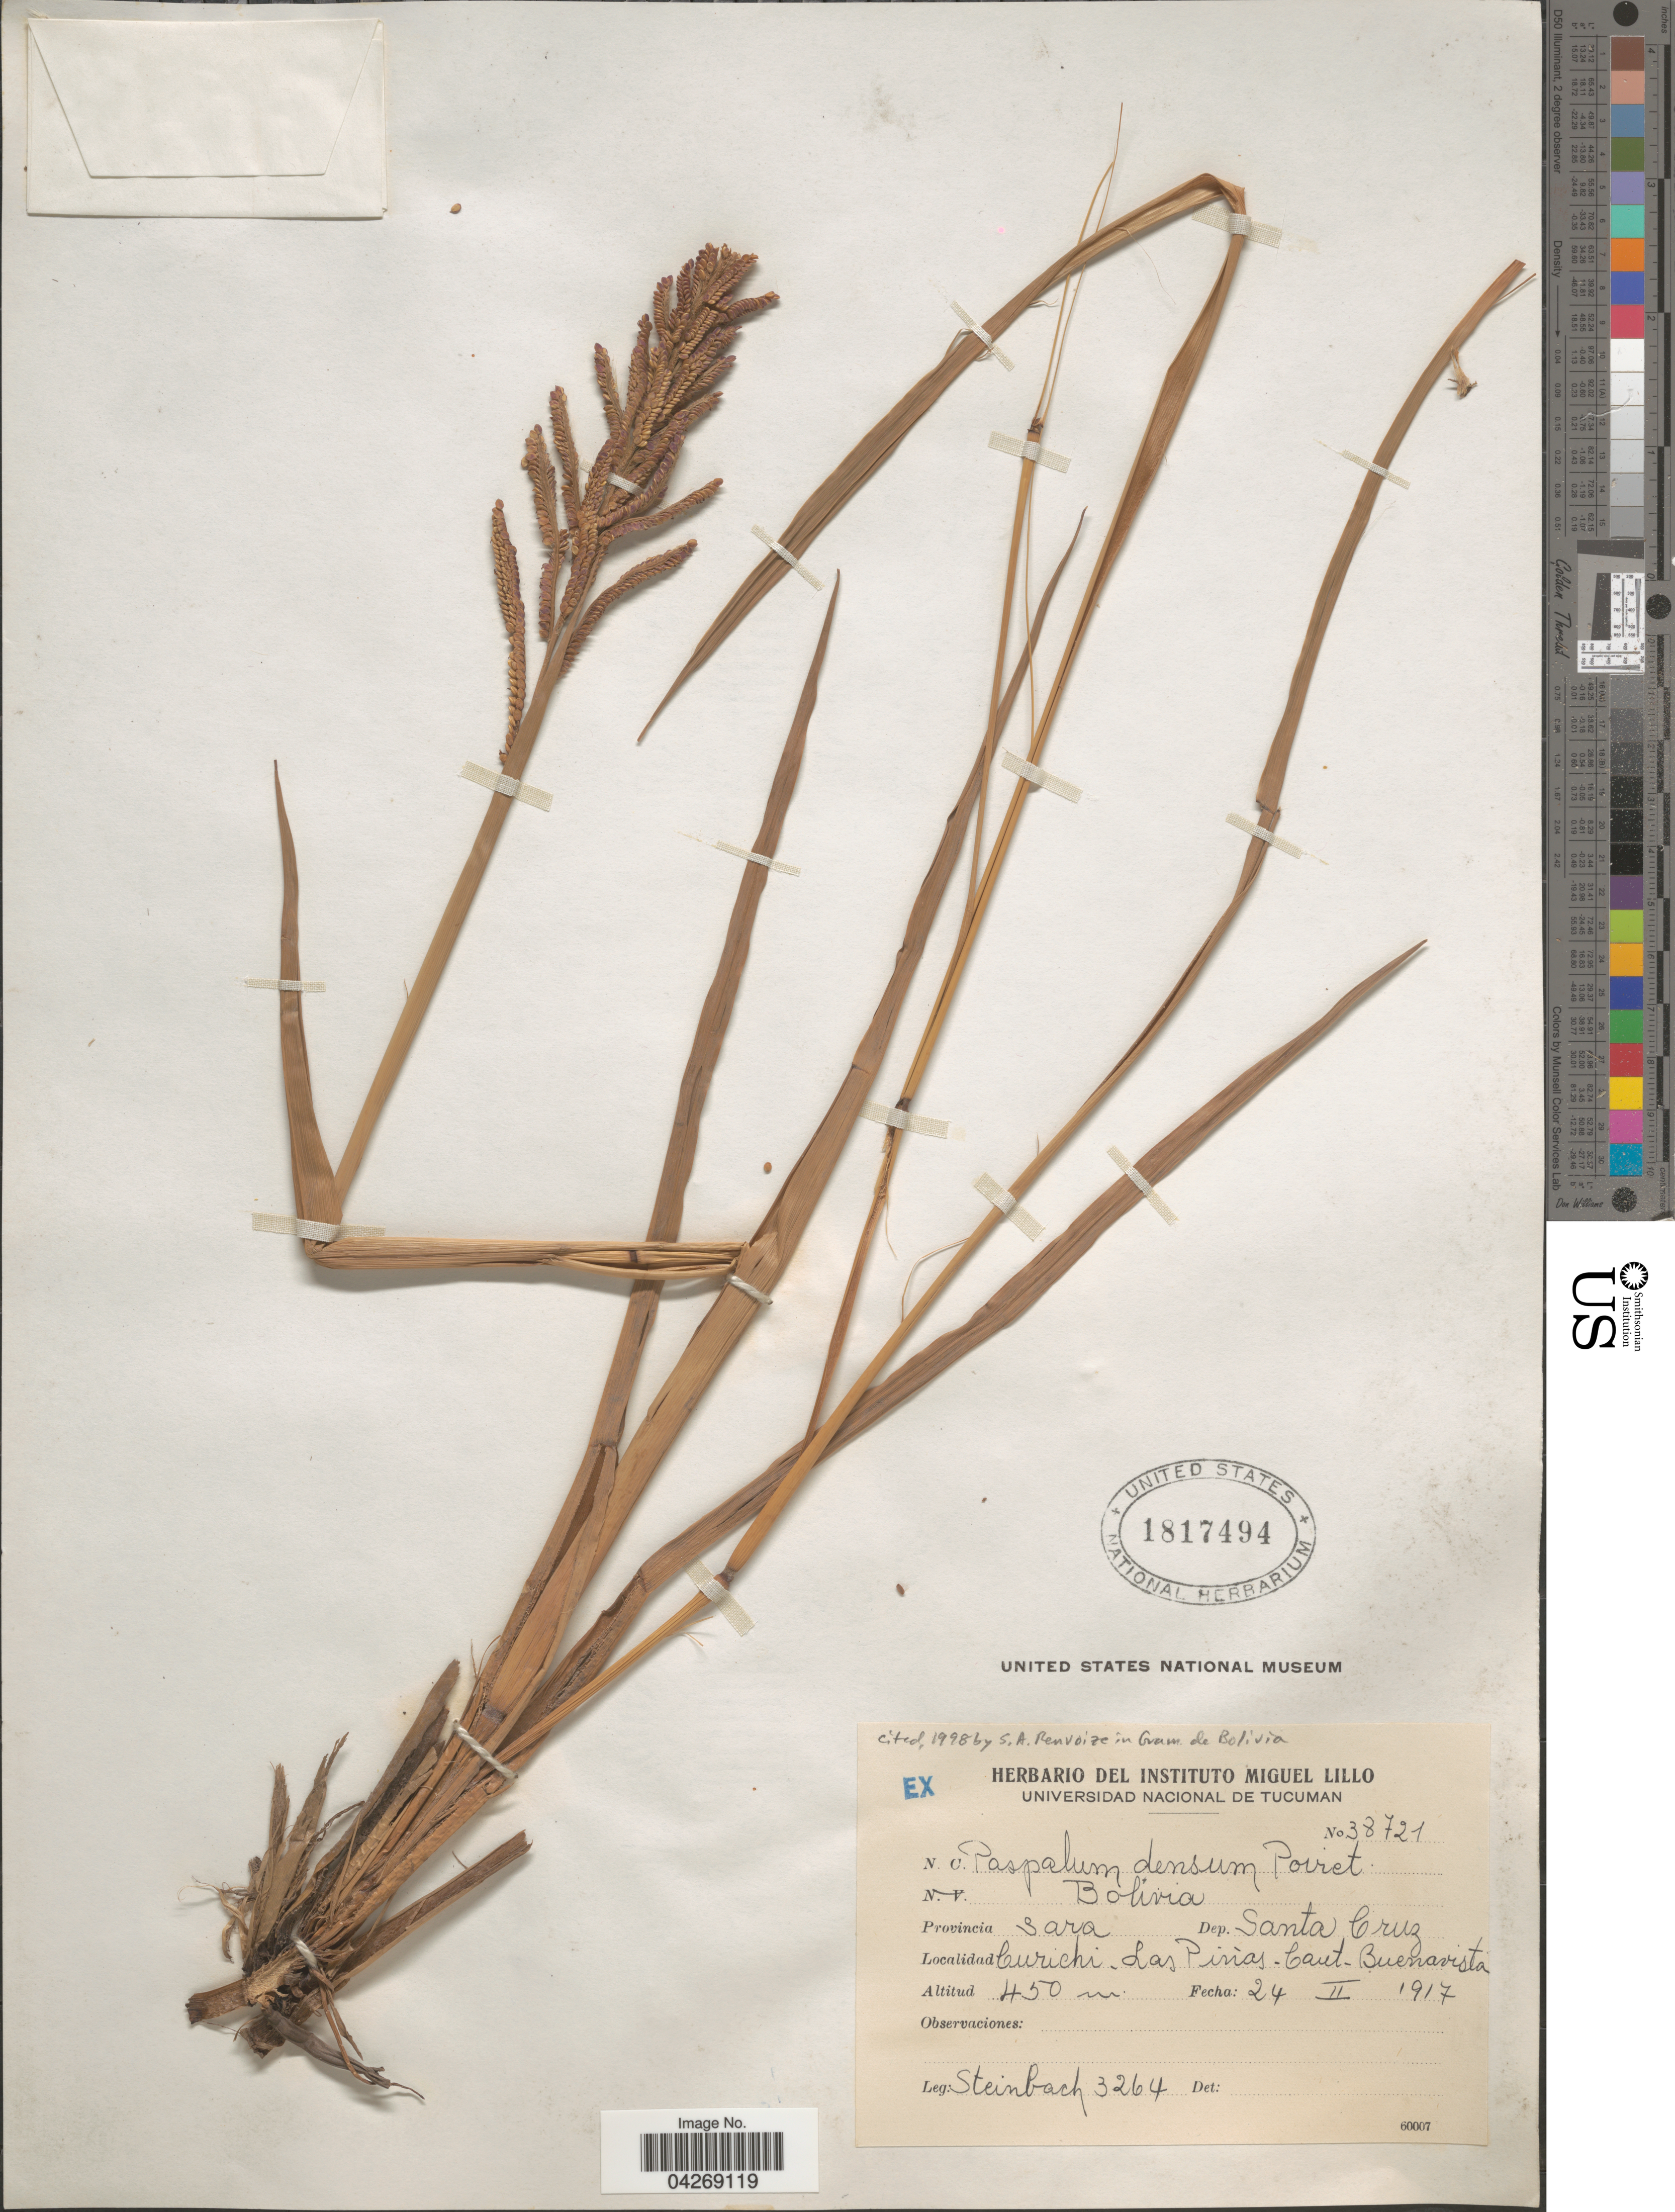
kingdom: Plantae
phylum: Tracheophyta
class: Liliopsida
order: Poales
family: Poaceae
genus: Paspalum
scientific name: Paspalum densum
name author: Poir.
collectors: Steinbach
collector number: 3264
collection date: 1917-02-24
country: Bolivia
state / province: Santa Cruz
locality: Provincia Sara. Dep. Santa Cruz. Curichi. Las Piñas. Cant. Buenavista.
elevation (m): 450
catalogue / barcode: US 1817494